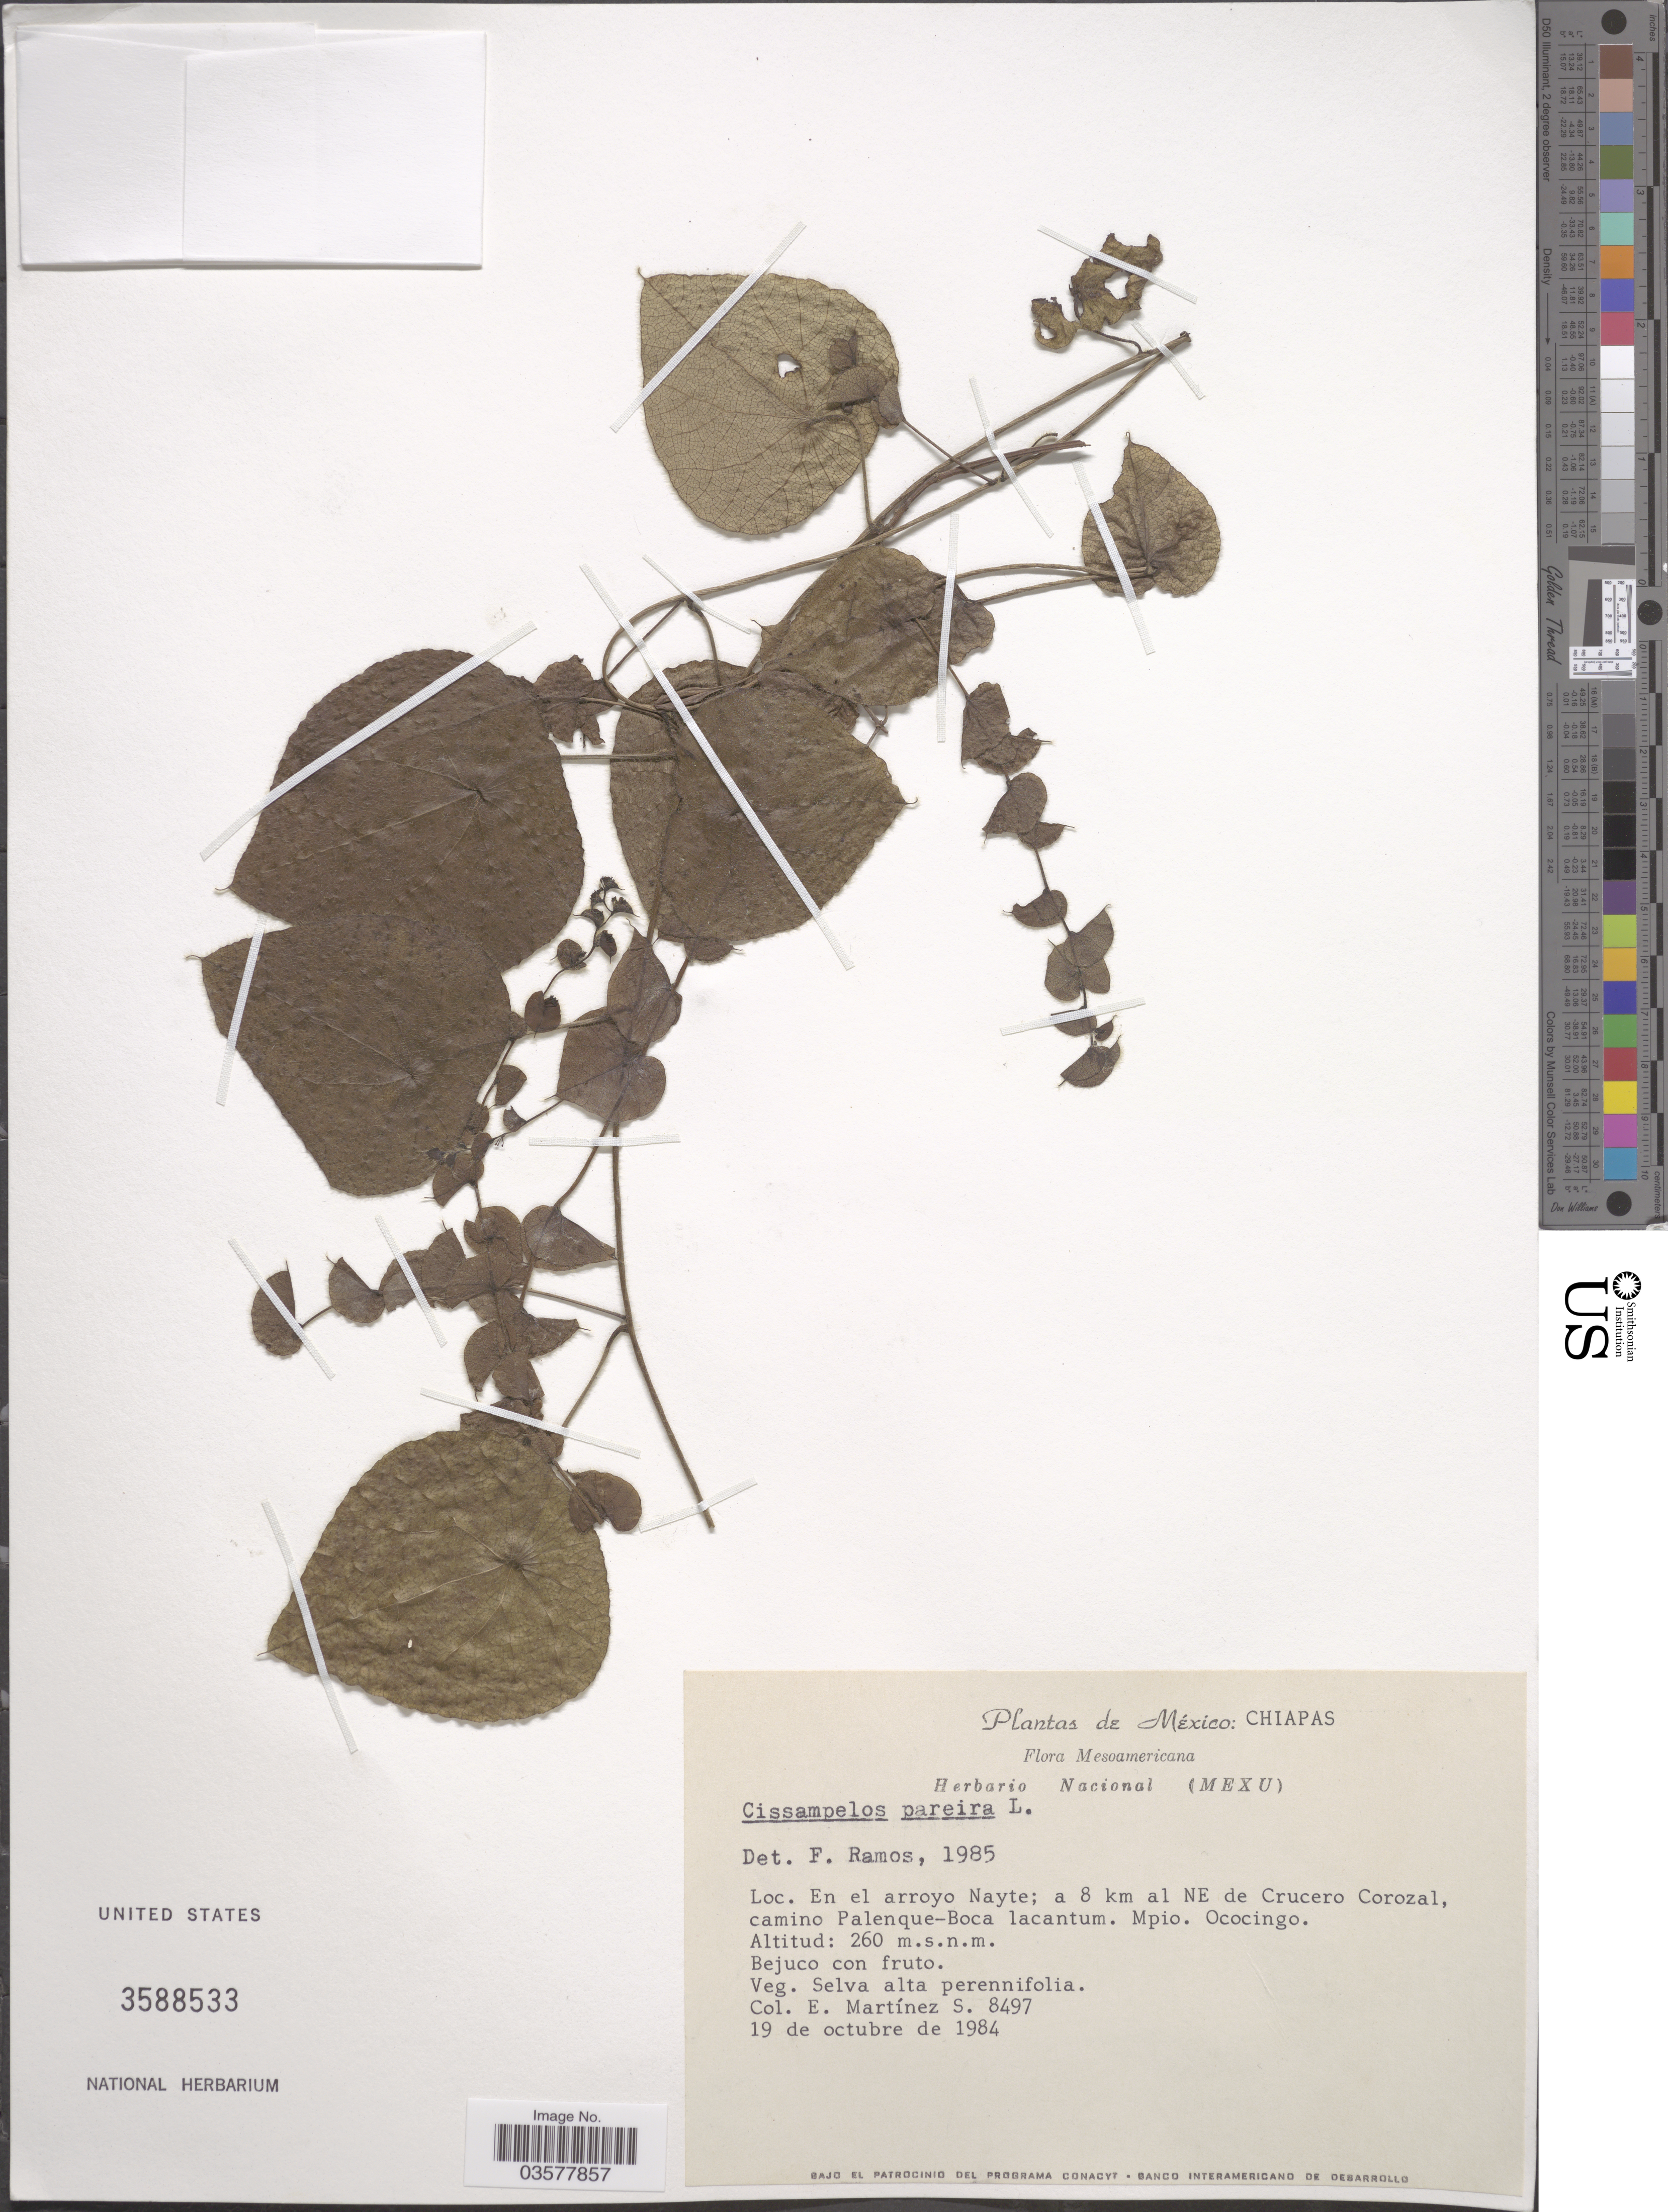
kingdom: Plantae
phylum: Tracheophyta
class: Magnoliopsida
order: Ranunculales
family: Menispermaceae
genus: Cissampelos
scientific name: Cissampelos pareira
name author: L.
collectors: E. M. Martínez S.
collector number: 8497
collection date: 1984-10-19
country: Mexico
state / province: Chiapas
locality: En el arroyo Nayte; a 8 km al NE de Crucero Corozal, camino Palenque-Boca lacantum. Mpio. Ococingo.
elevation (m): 260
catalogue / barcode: US 3588533